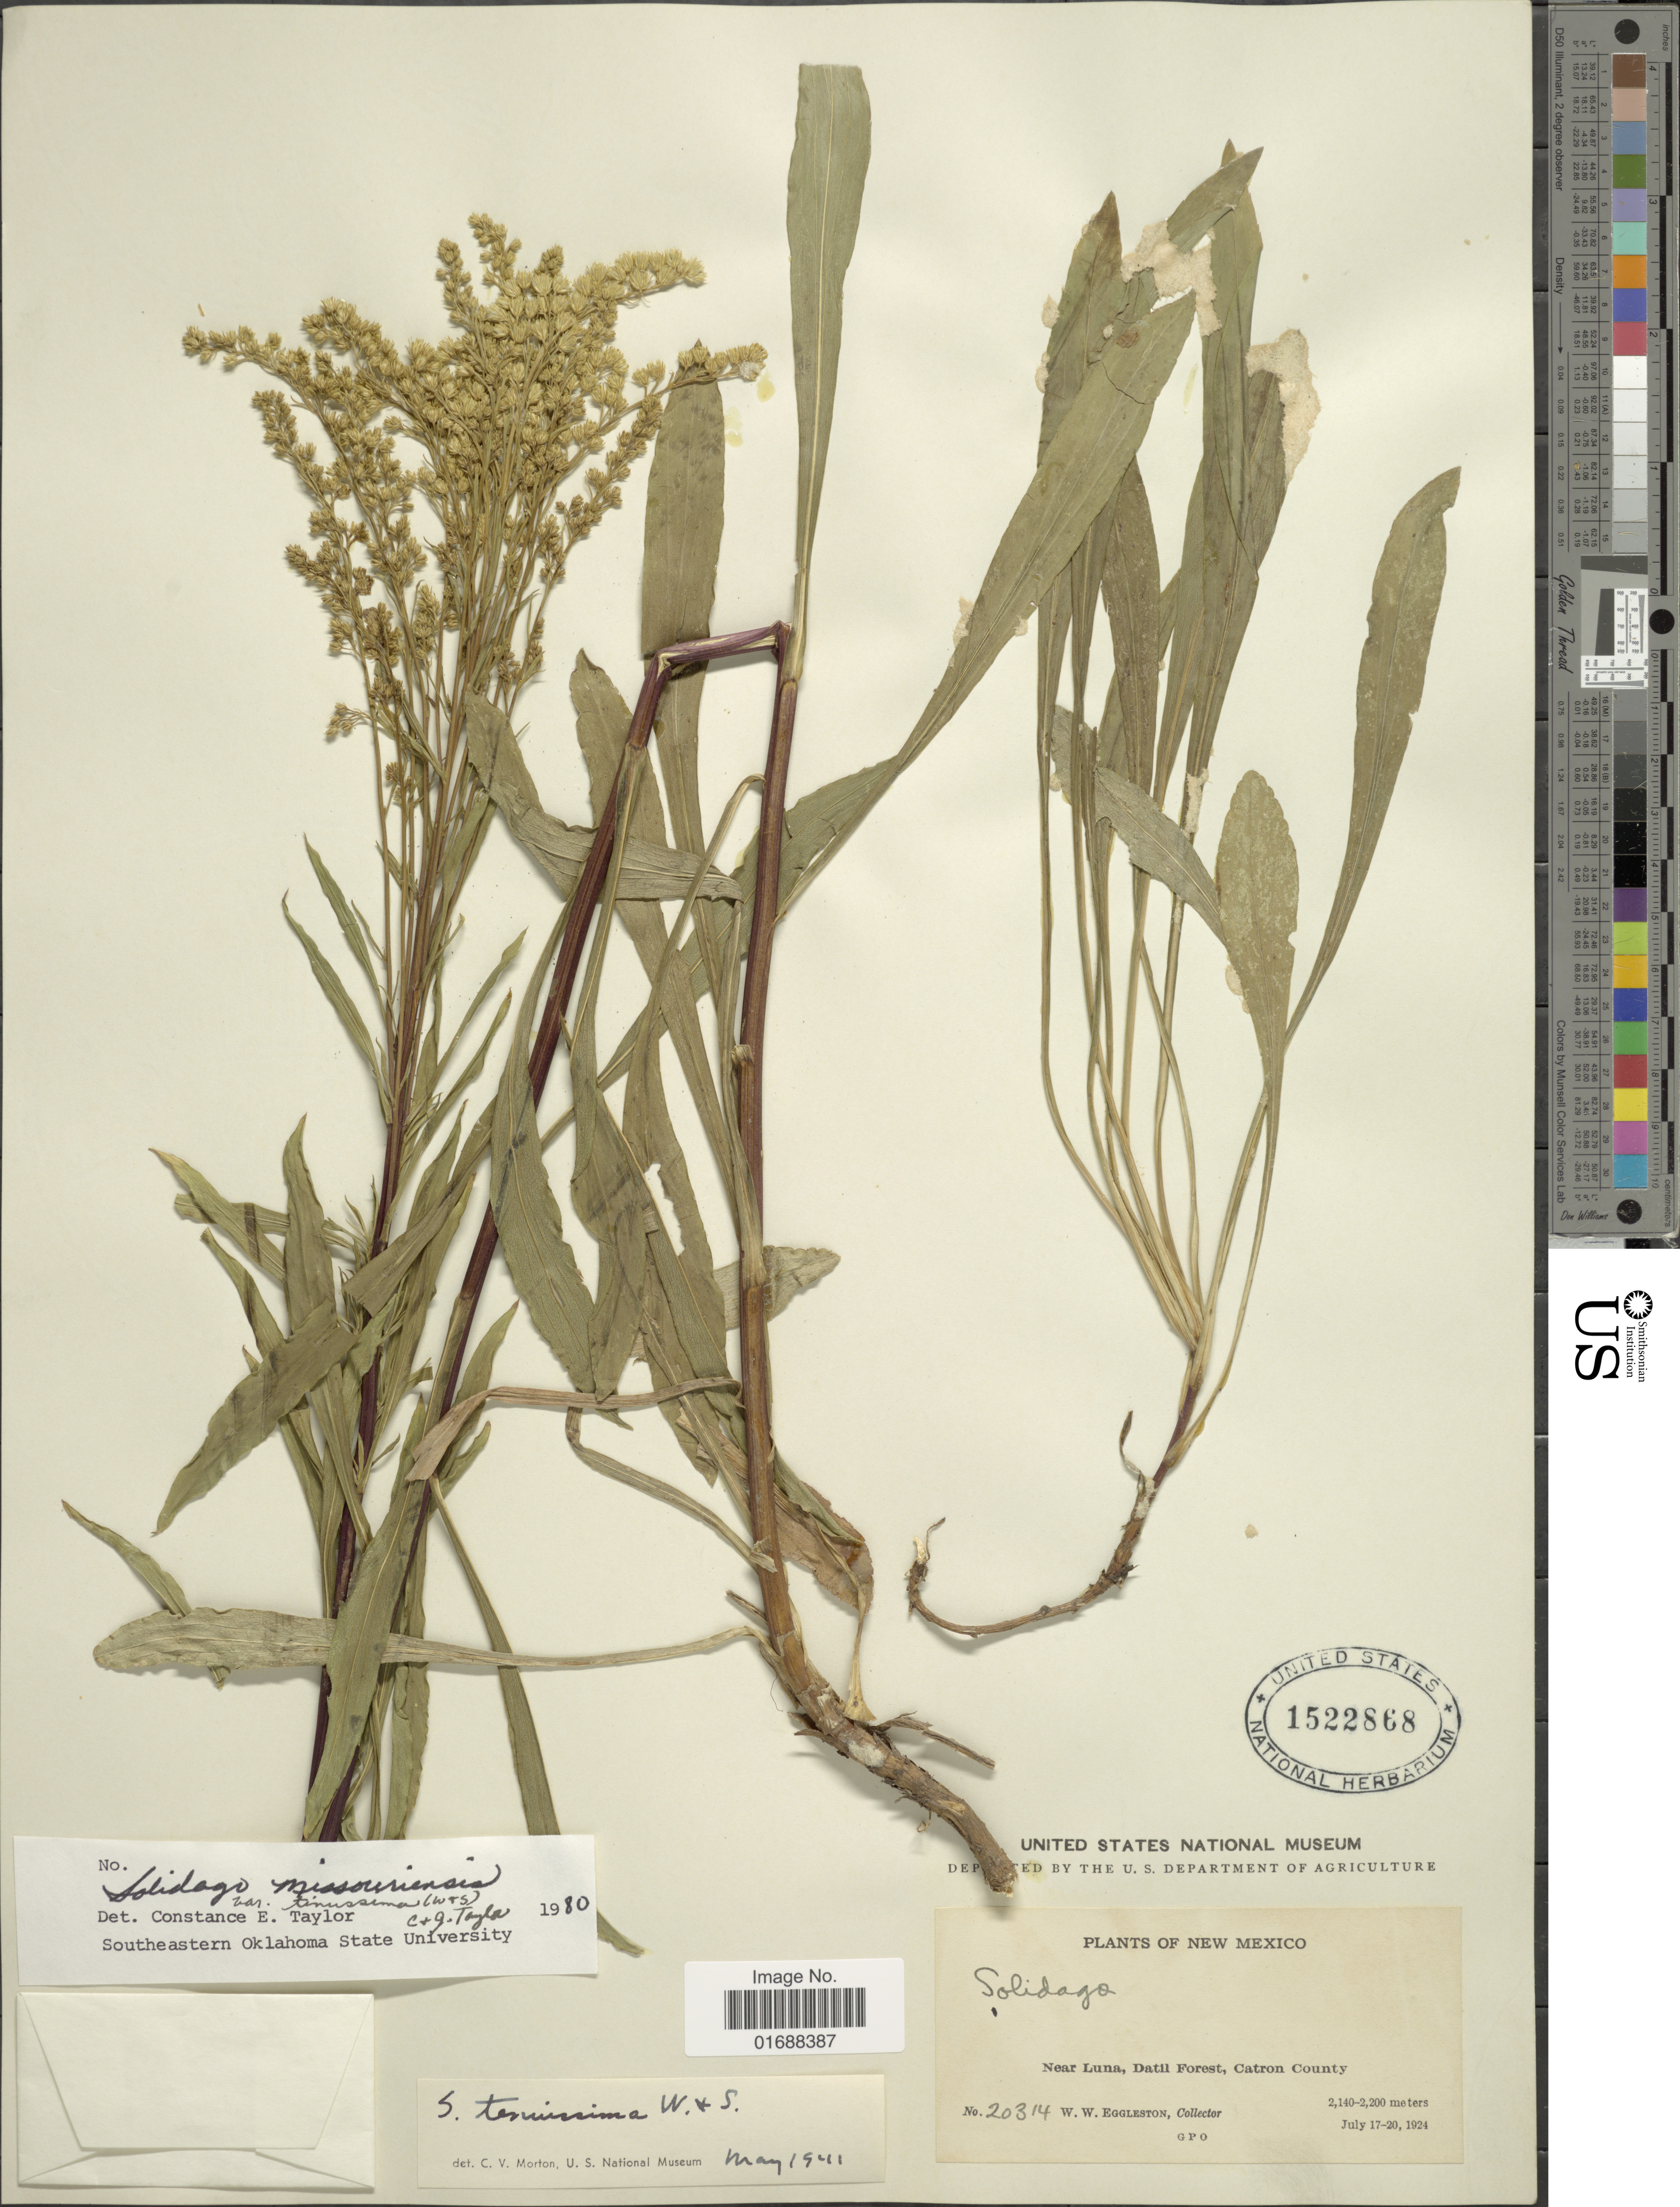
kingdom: Plantae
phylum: Tracheophyta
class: Magnoliopsida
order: Asterales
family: Asteraceae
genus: Solidago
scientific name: Solidago missouriensis var. tenuissima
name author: (Wooton & Standl.) C.E.S. Taylor & R.J. Taylor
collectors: W. W. Eggleston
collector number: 20314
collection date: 1924-07-17/1924-07-20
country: United States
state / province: New Mexico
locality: Near Luna, Datil Forest, Catron County.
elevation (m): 2140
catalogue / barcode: US 1522868